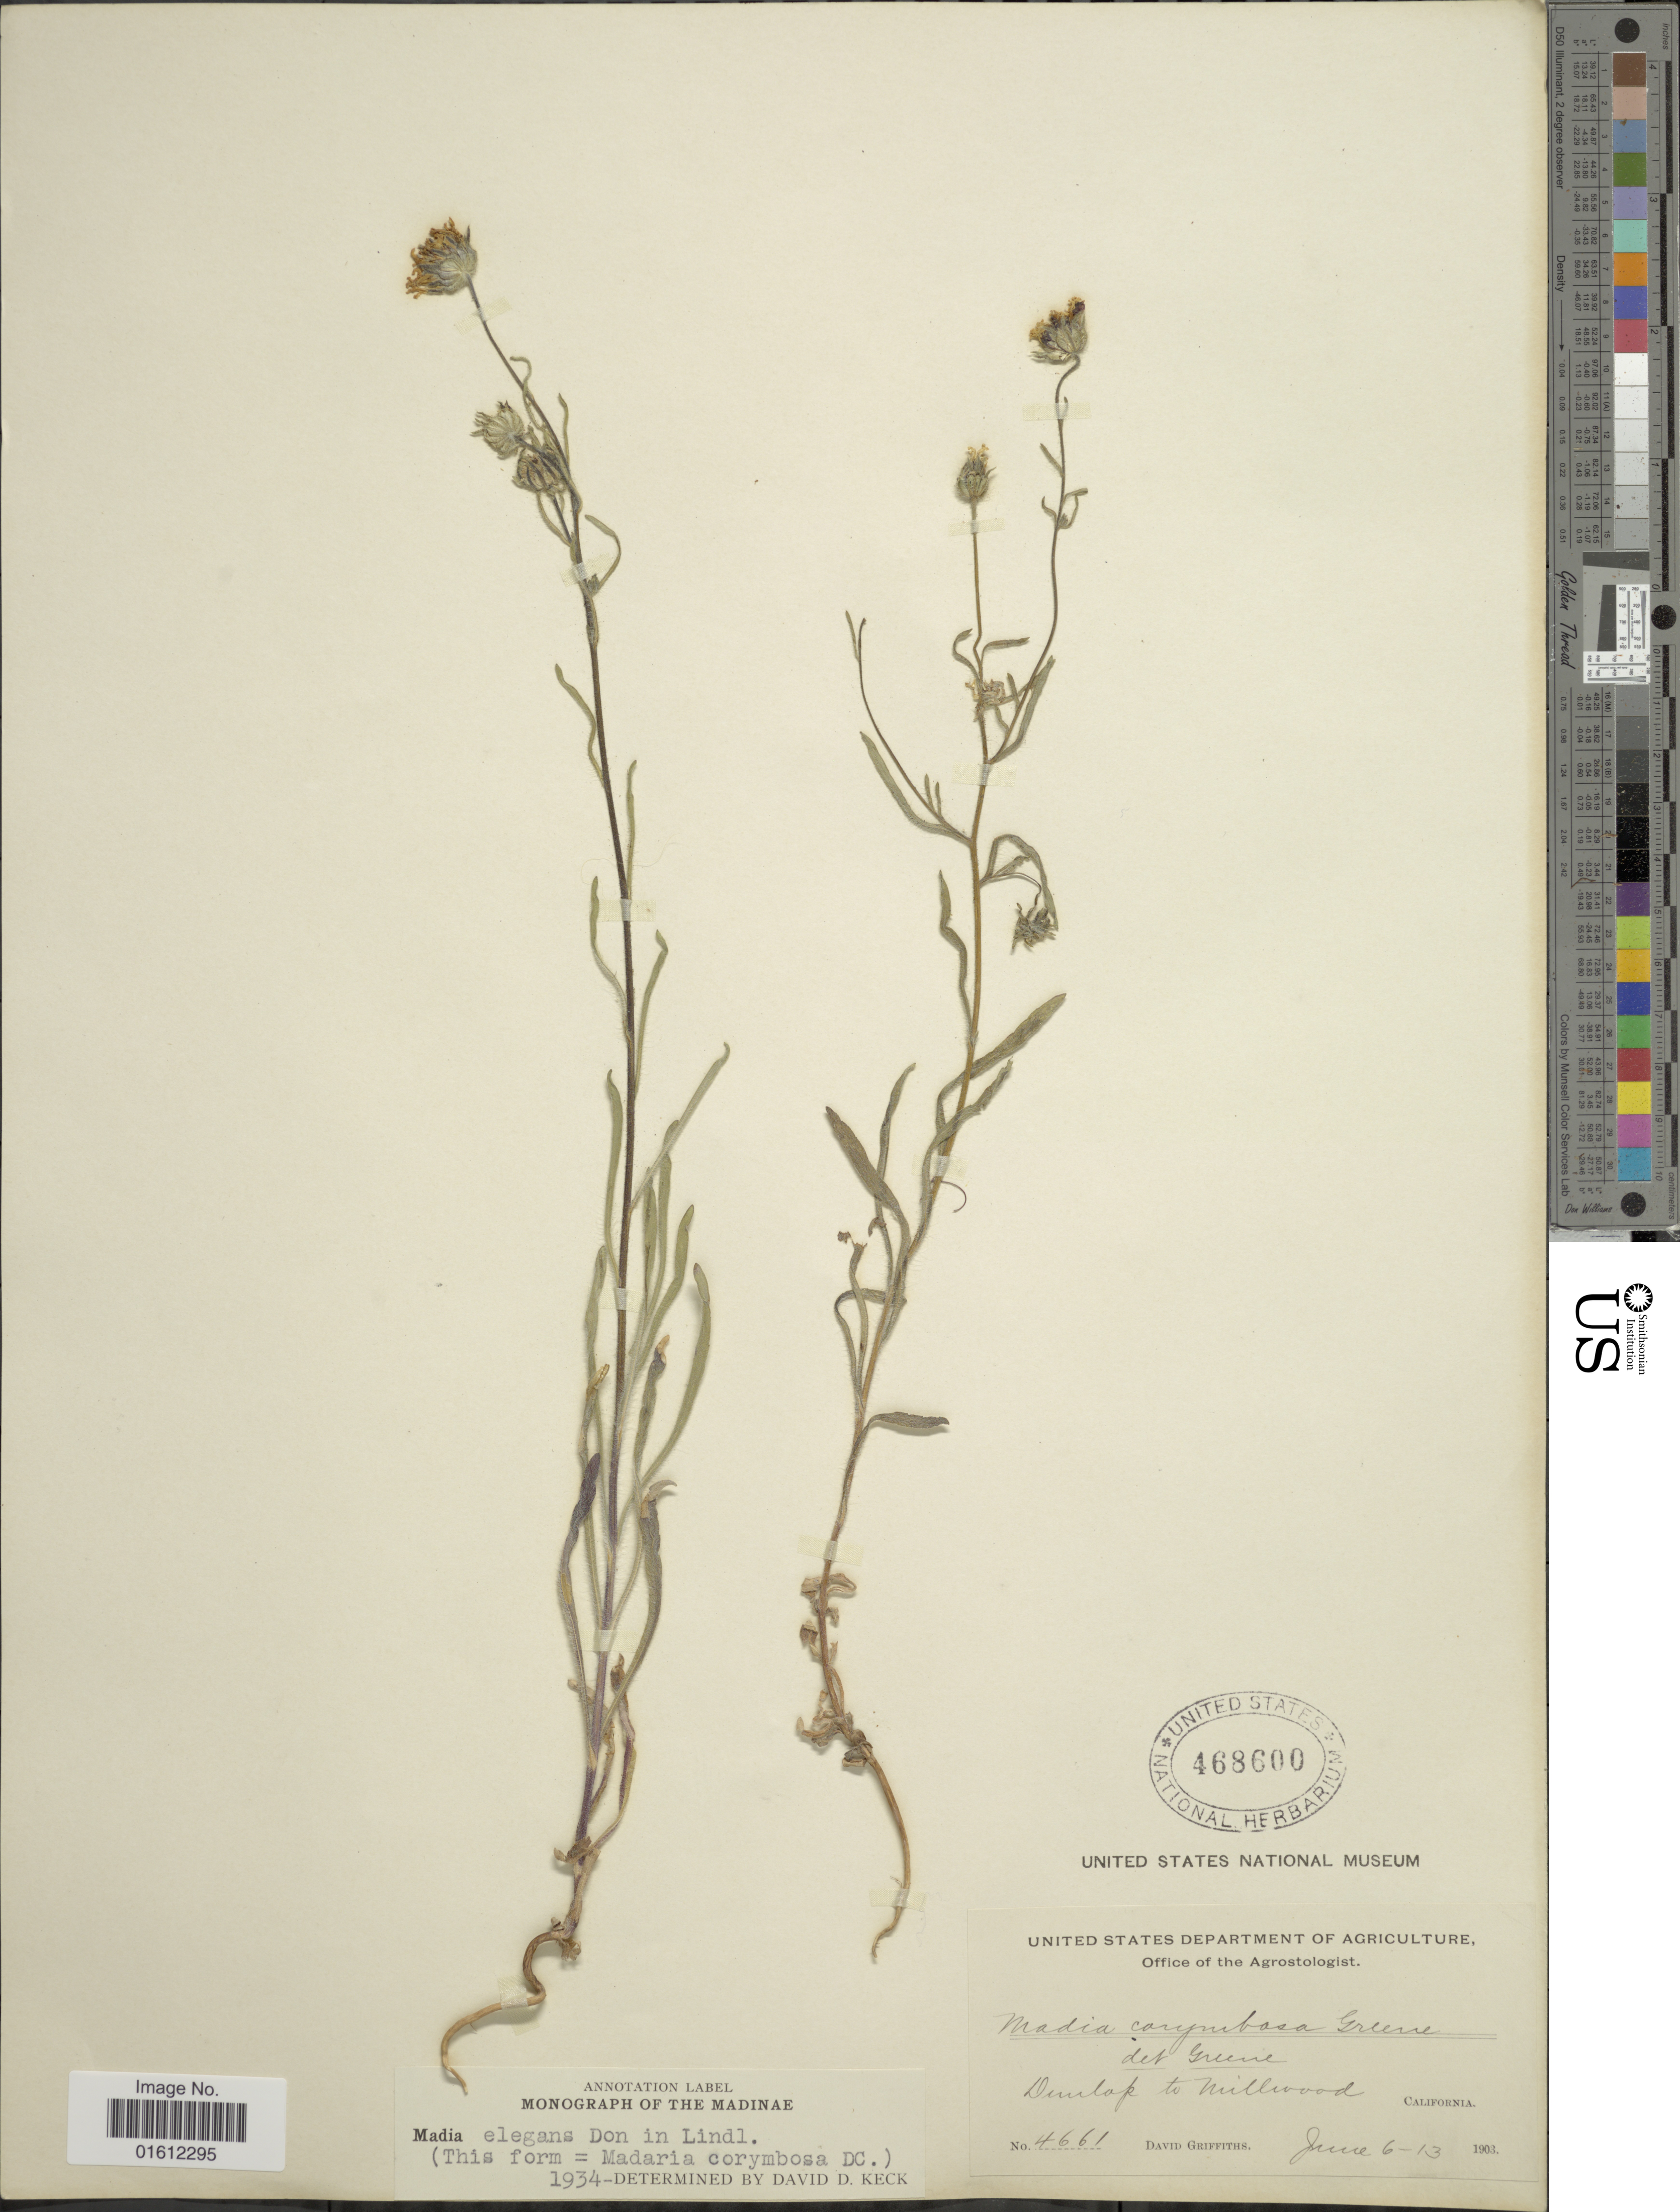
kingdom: Plantae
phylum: Tracheophyta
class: Magnoliopsida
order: Asterales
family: Asteraceae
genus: Madia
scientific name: Madia elegans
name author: D. Don ex Lindl.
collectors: D. Griffiths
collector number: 4661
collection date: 1903-06-06/1903-06-13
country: United States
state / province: California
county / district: Fresno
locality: Dunlap to Millwood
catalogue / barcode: US 468600